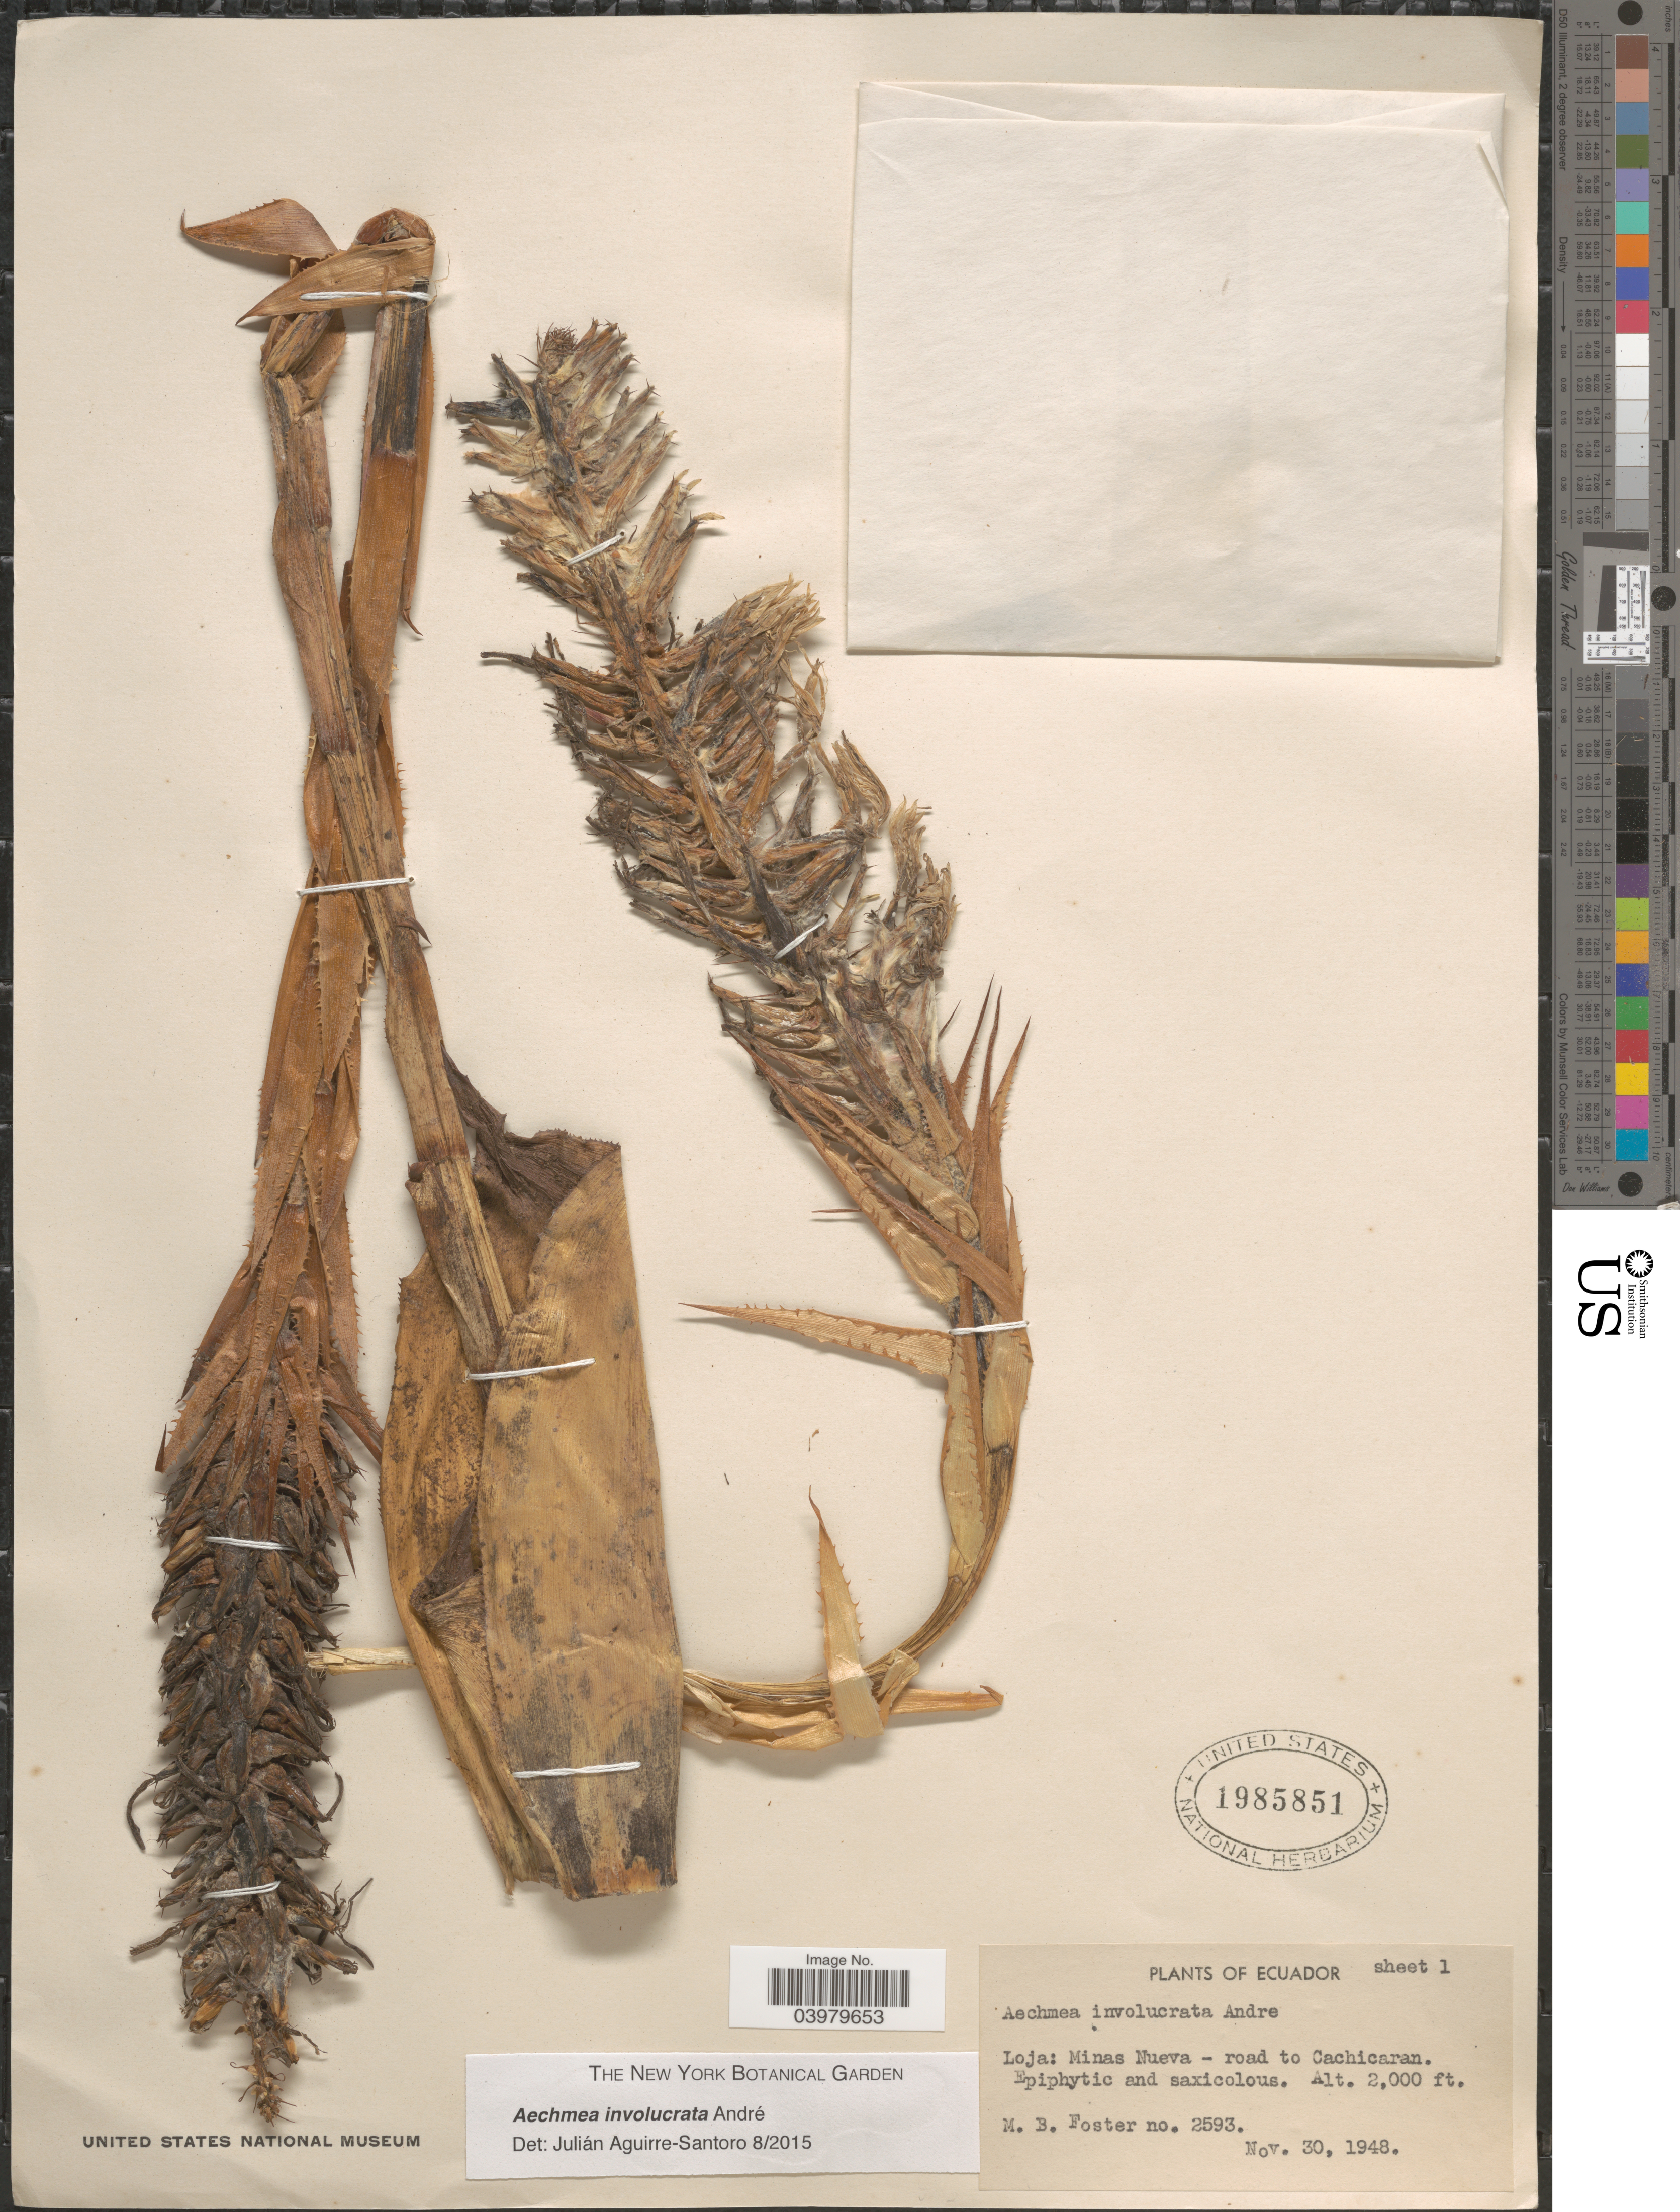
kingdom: Plantae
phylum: Tracheophyta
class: Liliopsida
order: Poales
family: Bromeliaceae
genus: Aechmea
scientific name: Aechmea involucrata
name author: Rusby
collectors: M. B. Foster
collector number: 2593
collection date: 1948-11-30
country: Ecuador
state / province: Loja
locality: Minas Nueva - road to Cachicaran.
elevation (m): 610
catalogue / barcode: US 1985851